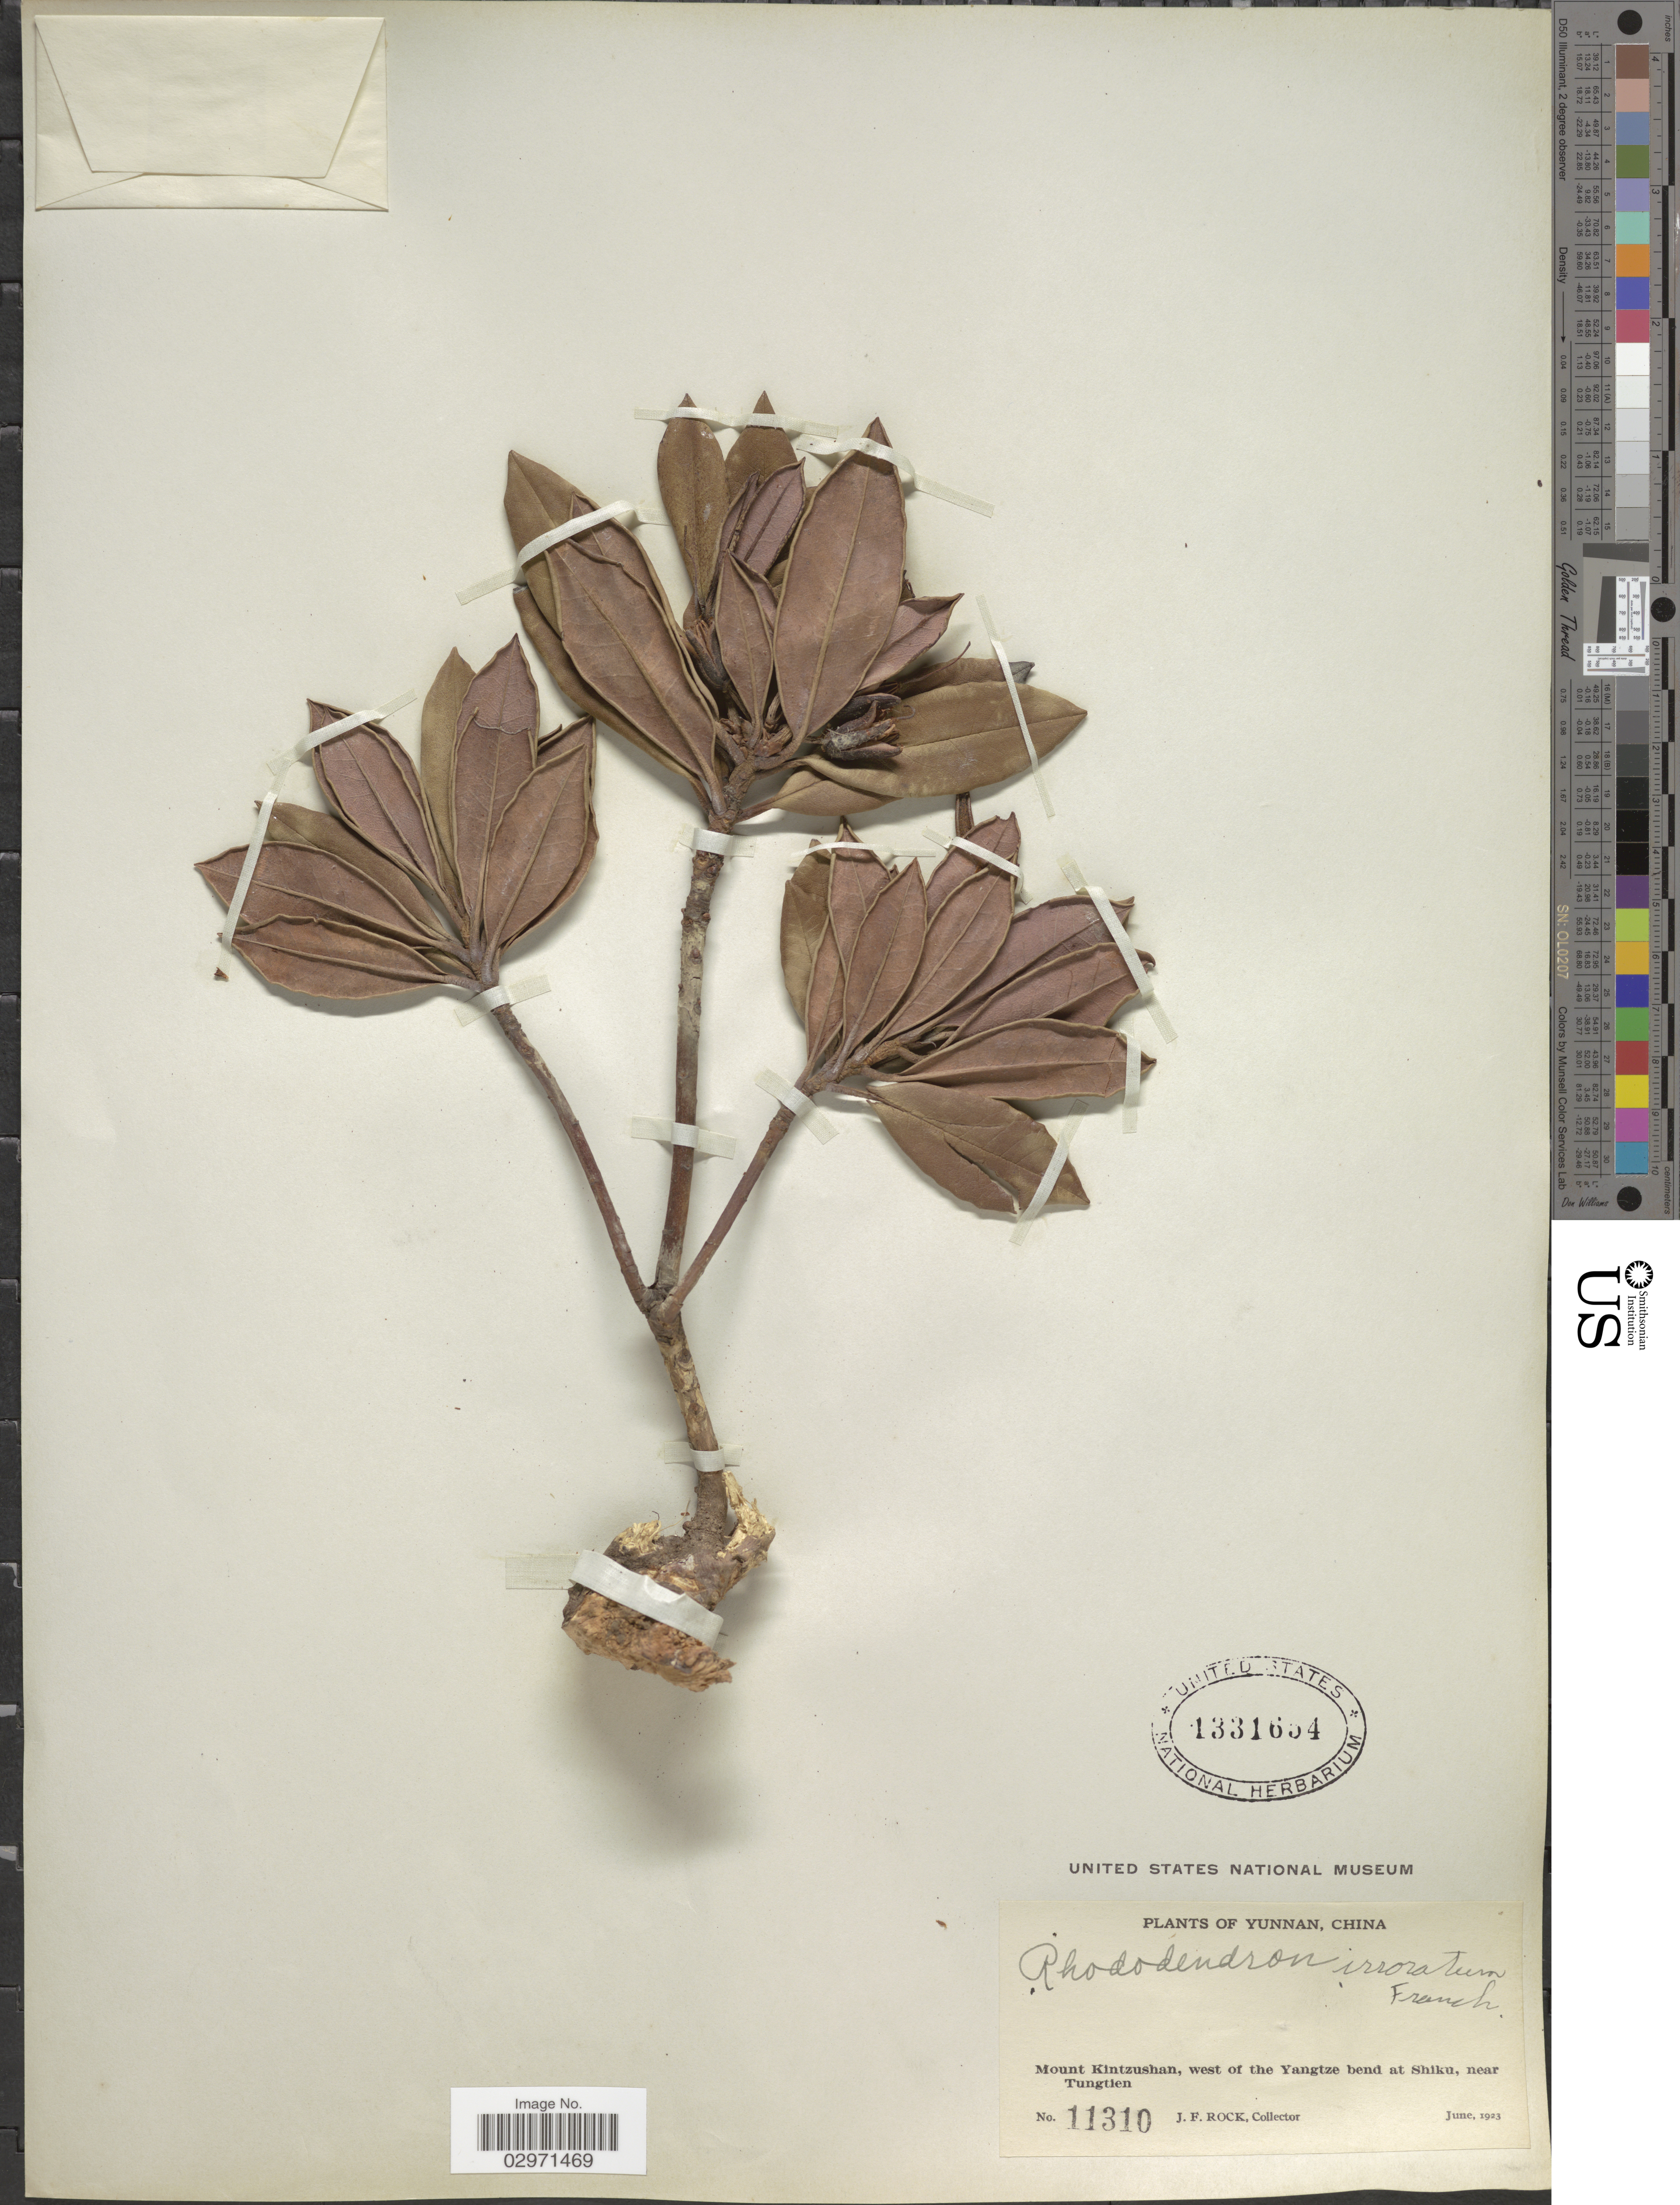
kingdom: Plantae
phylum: Tracheophyta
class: Magnoliopsida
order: Ericales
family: Ericaceae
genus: Rhododendron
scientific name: Rhododendron irroratum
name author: Franch.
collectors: J. Rock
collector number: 11310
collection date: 1923-06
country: China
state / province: Yunnan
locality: Mount Kintzushan, west of the Yangtze bend at Shiku, near Tungtien.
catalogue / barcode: US 1331654